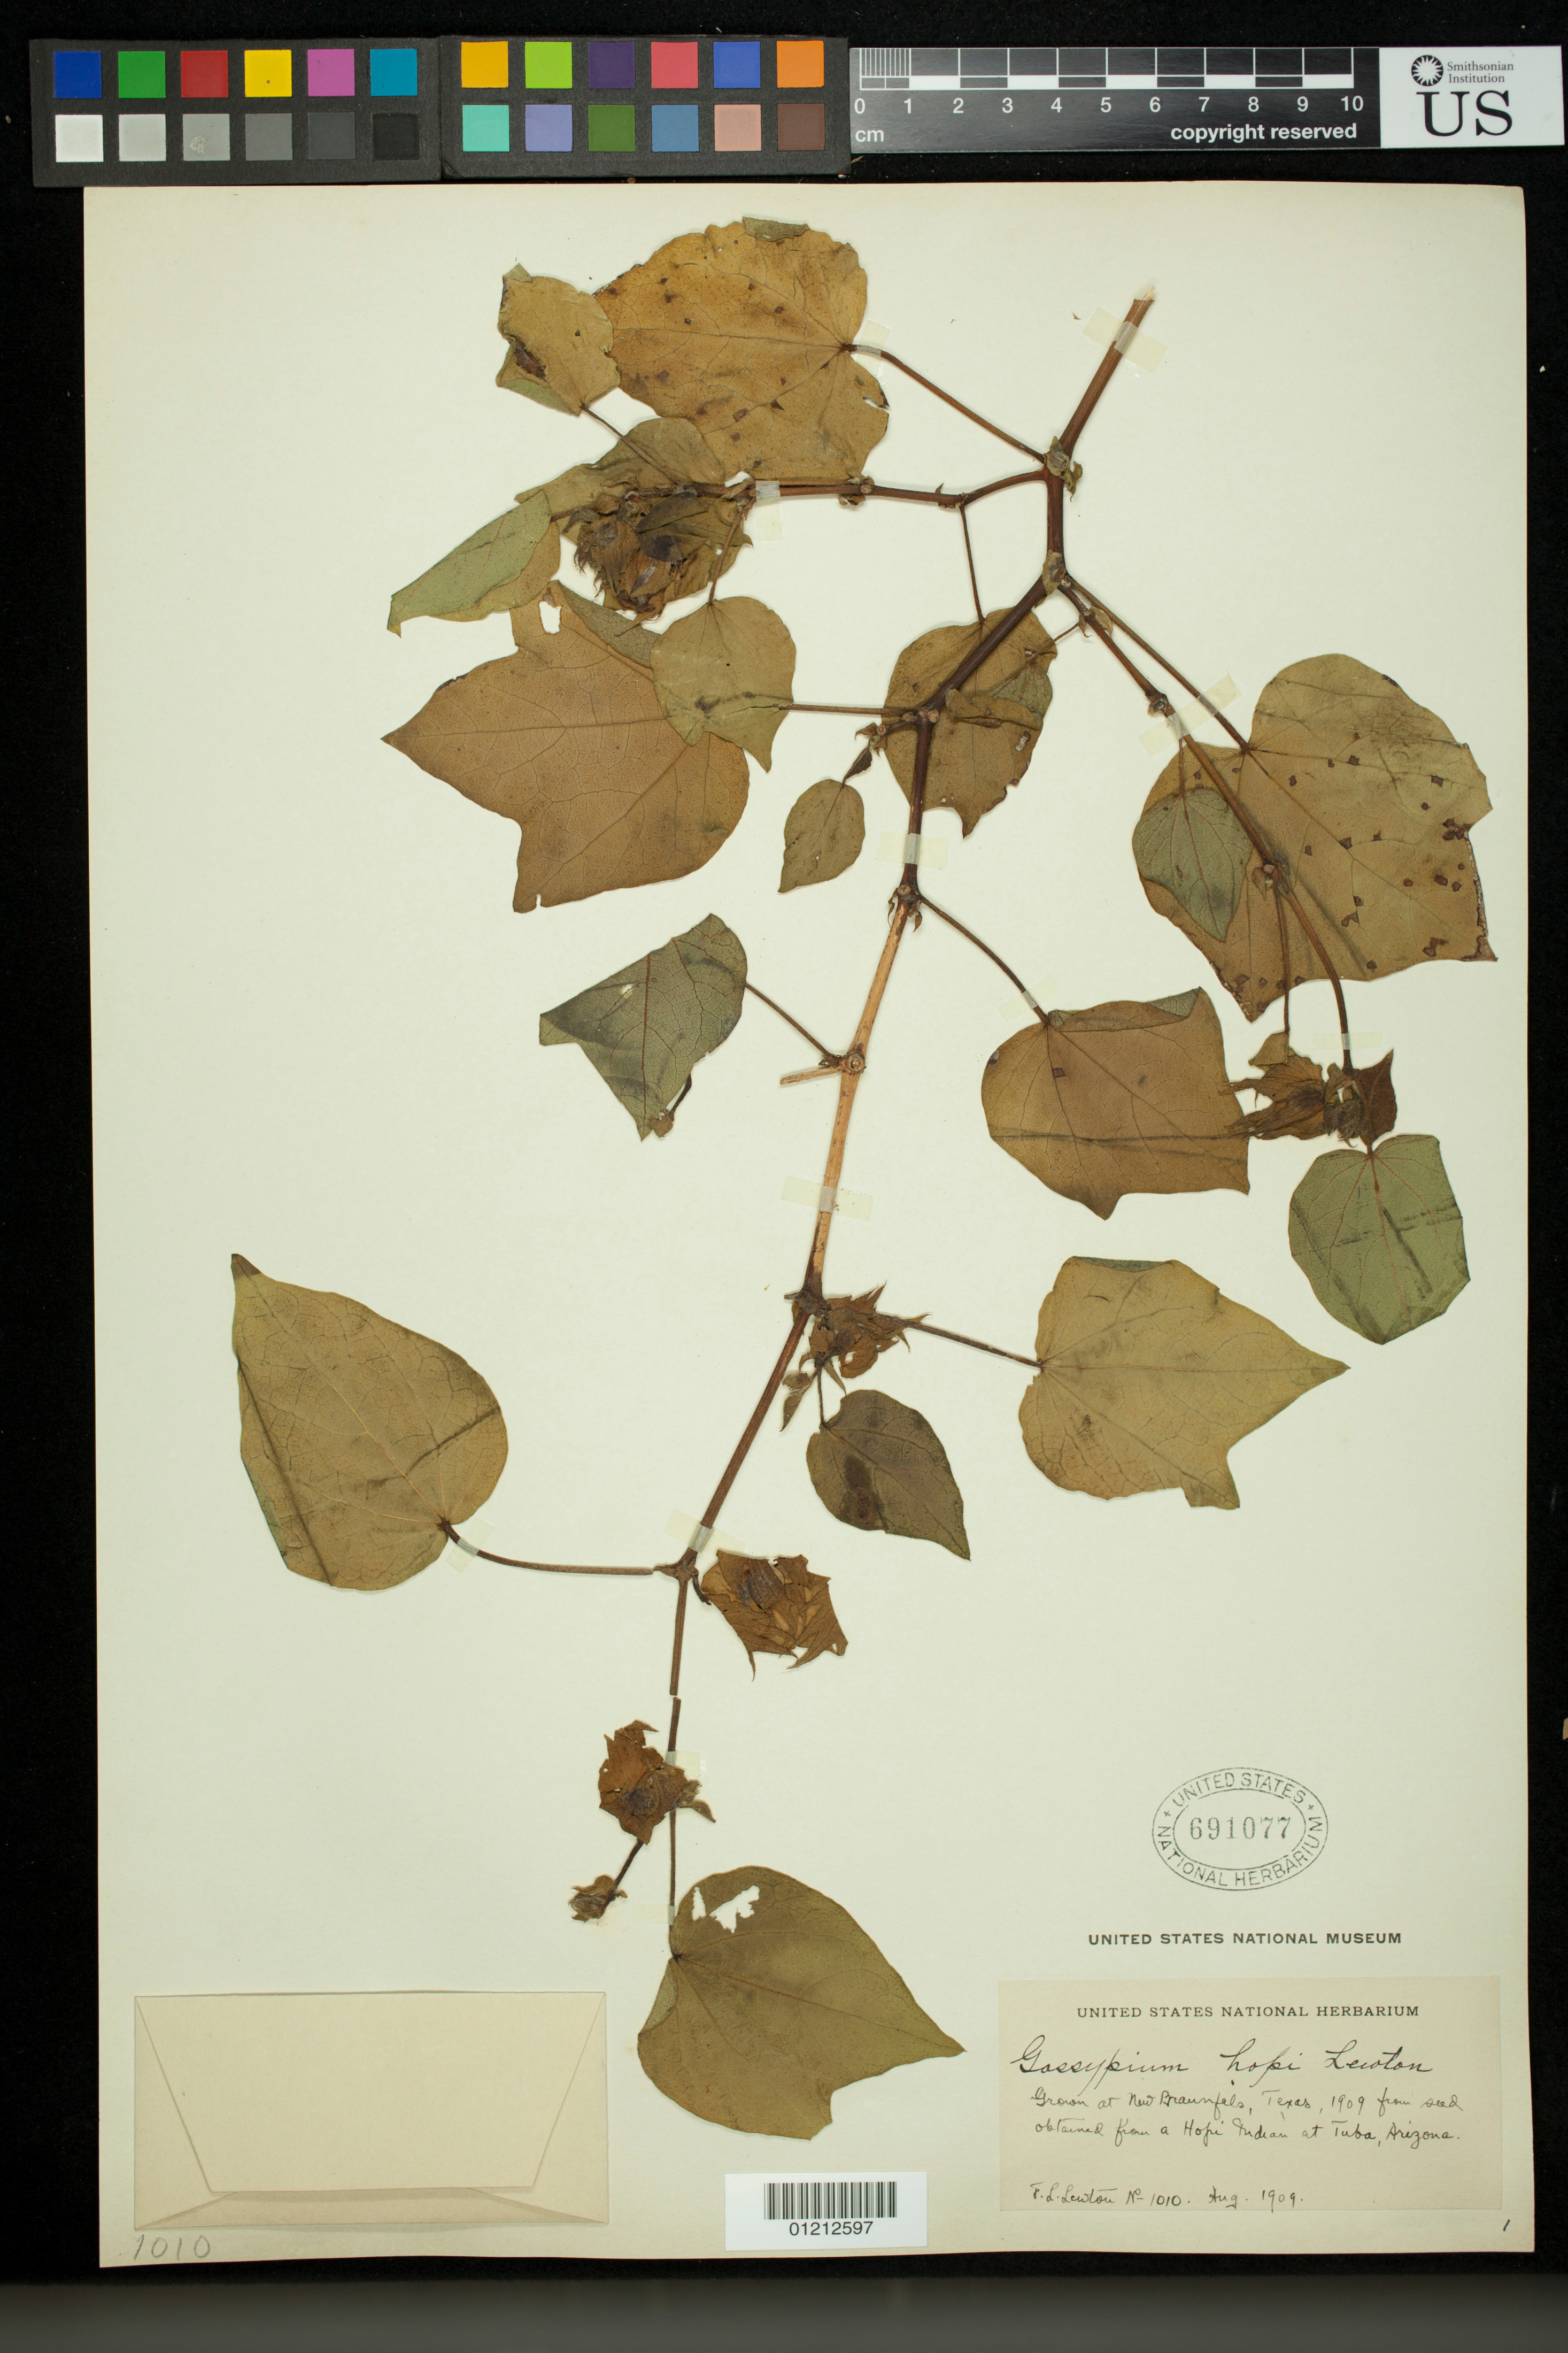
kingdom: Plantae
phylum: Tracheophyta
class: Magnoliopsida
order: Malvales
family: Malvaceae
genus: Gossypium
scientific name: Gossypium hirsutum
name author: L.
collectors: F. L. Lewton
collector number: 1010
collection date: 1909-08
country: United States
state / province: Texas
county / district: Comal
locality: New Braunfels, Texas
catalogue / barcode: US 691077